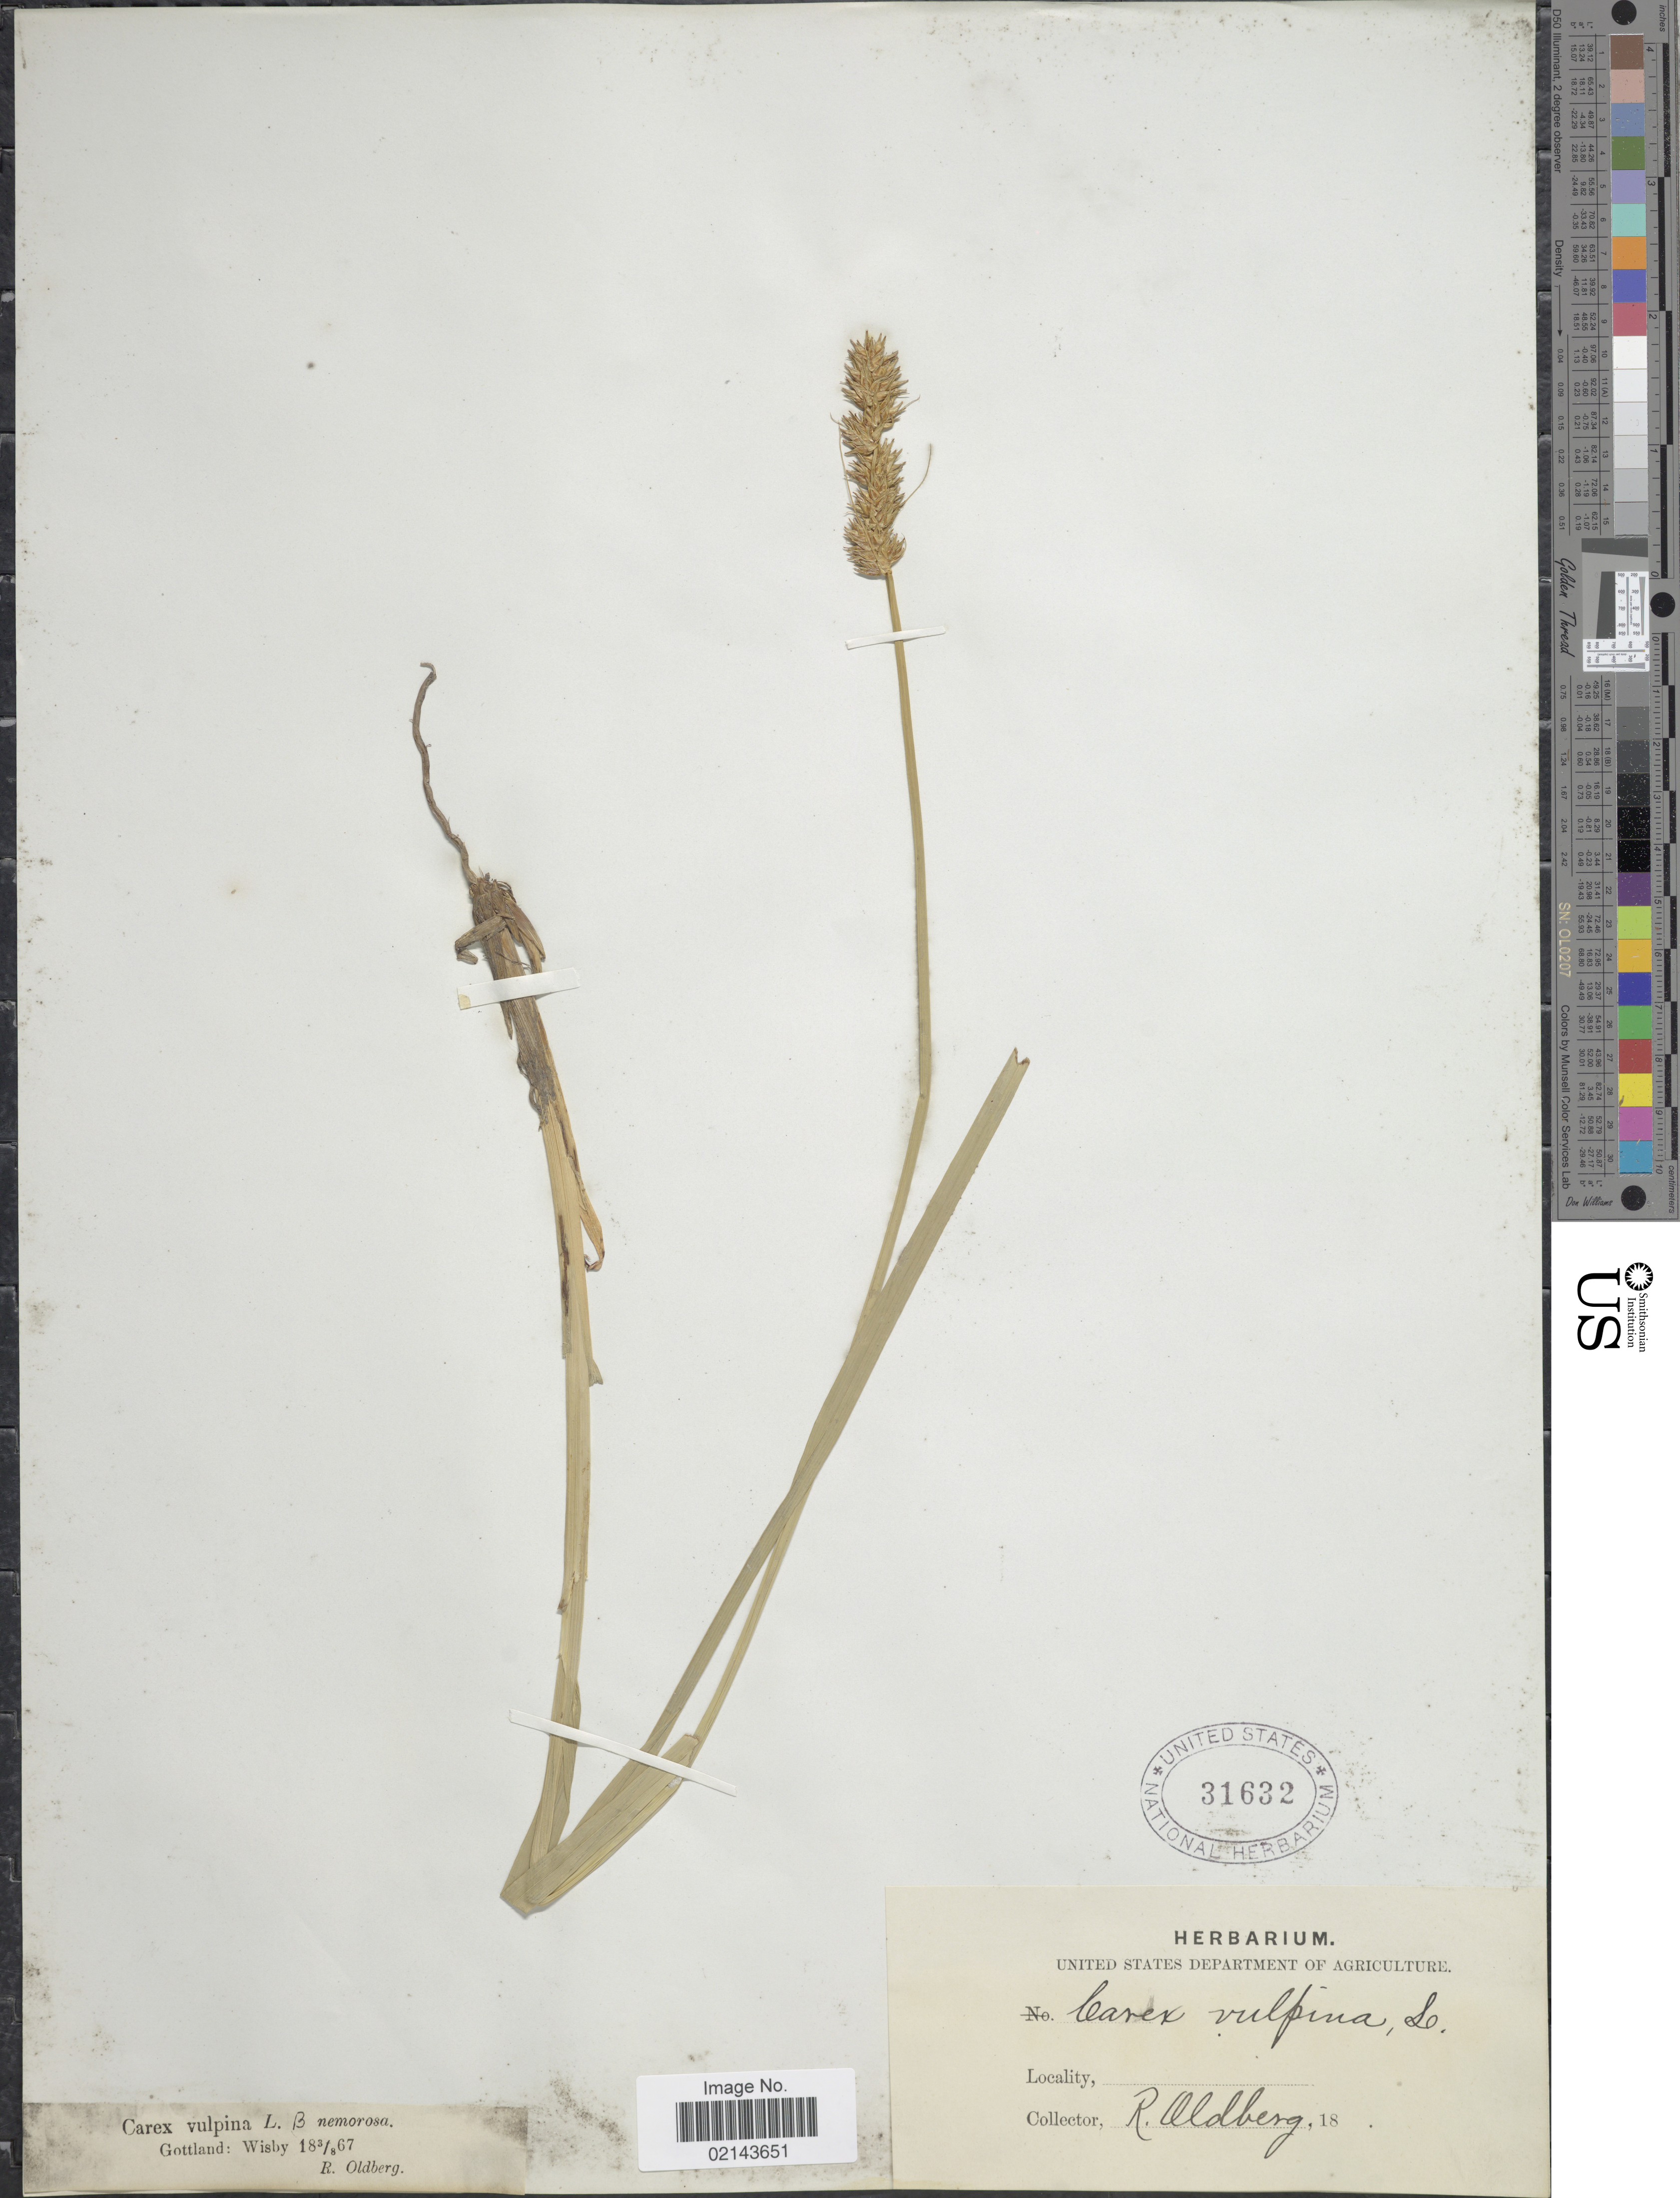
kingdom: Plantae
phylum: Tracheophyta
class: Liliopsida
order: Poales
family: Cyperaceae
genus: Carex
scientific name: Carex vulpina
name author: L.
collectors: R. Oldberg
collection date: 1867-08-03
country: Sweden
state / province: Gotland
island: Gotland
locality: Gottland: Wisby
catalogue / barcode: US 31632